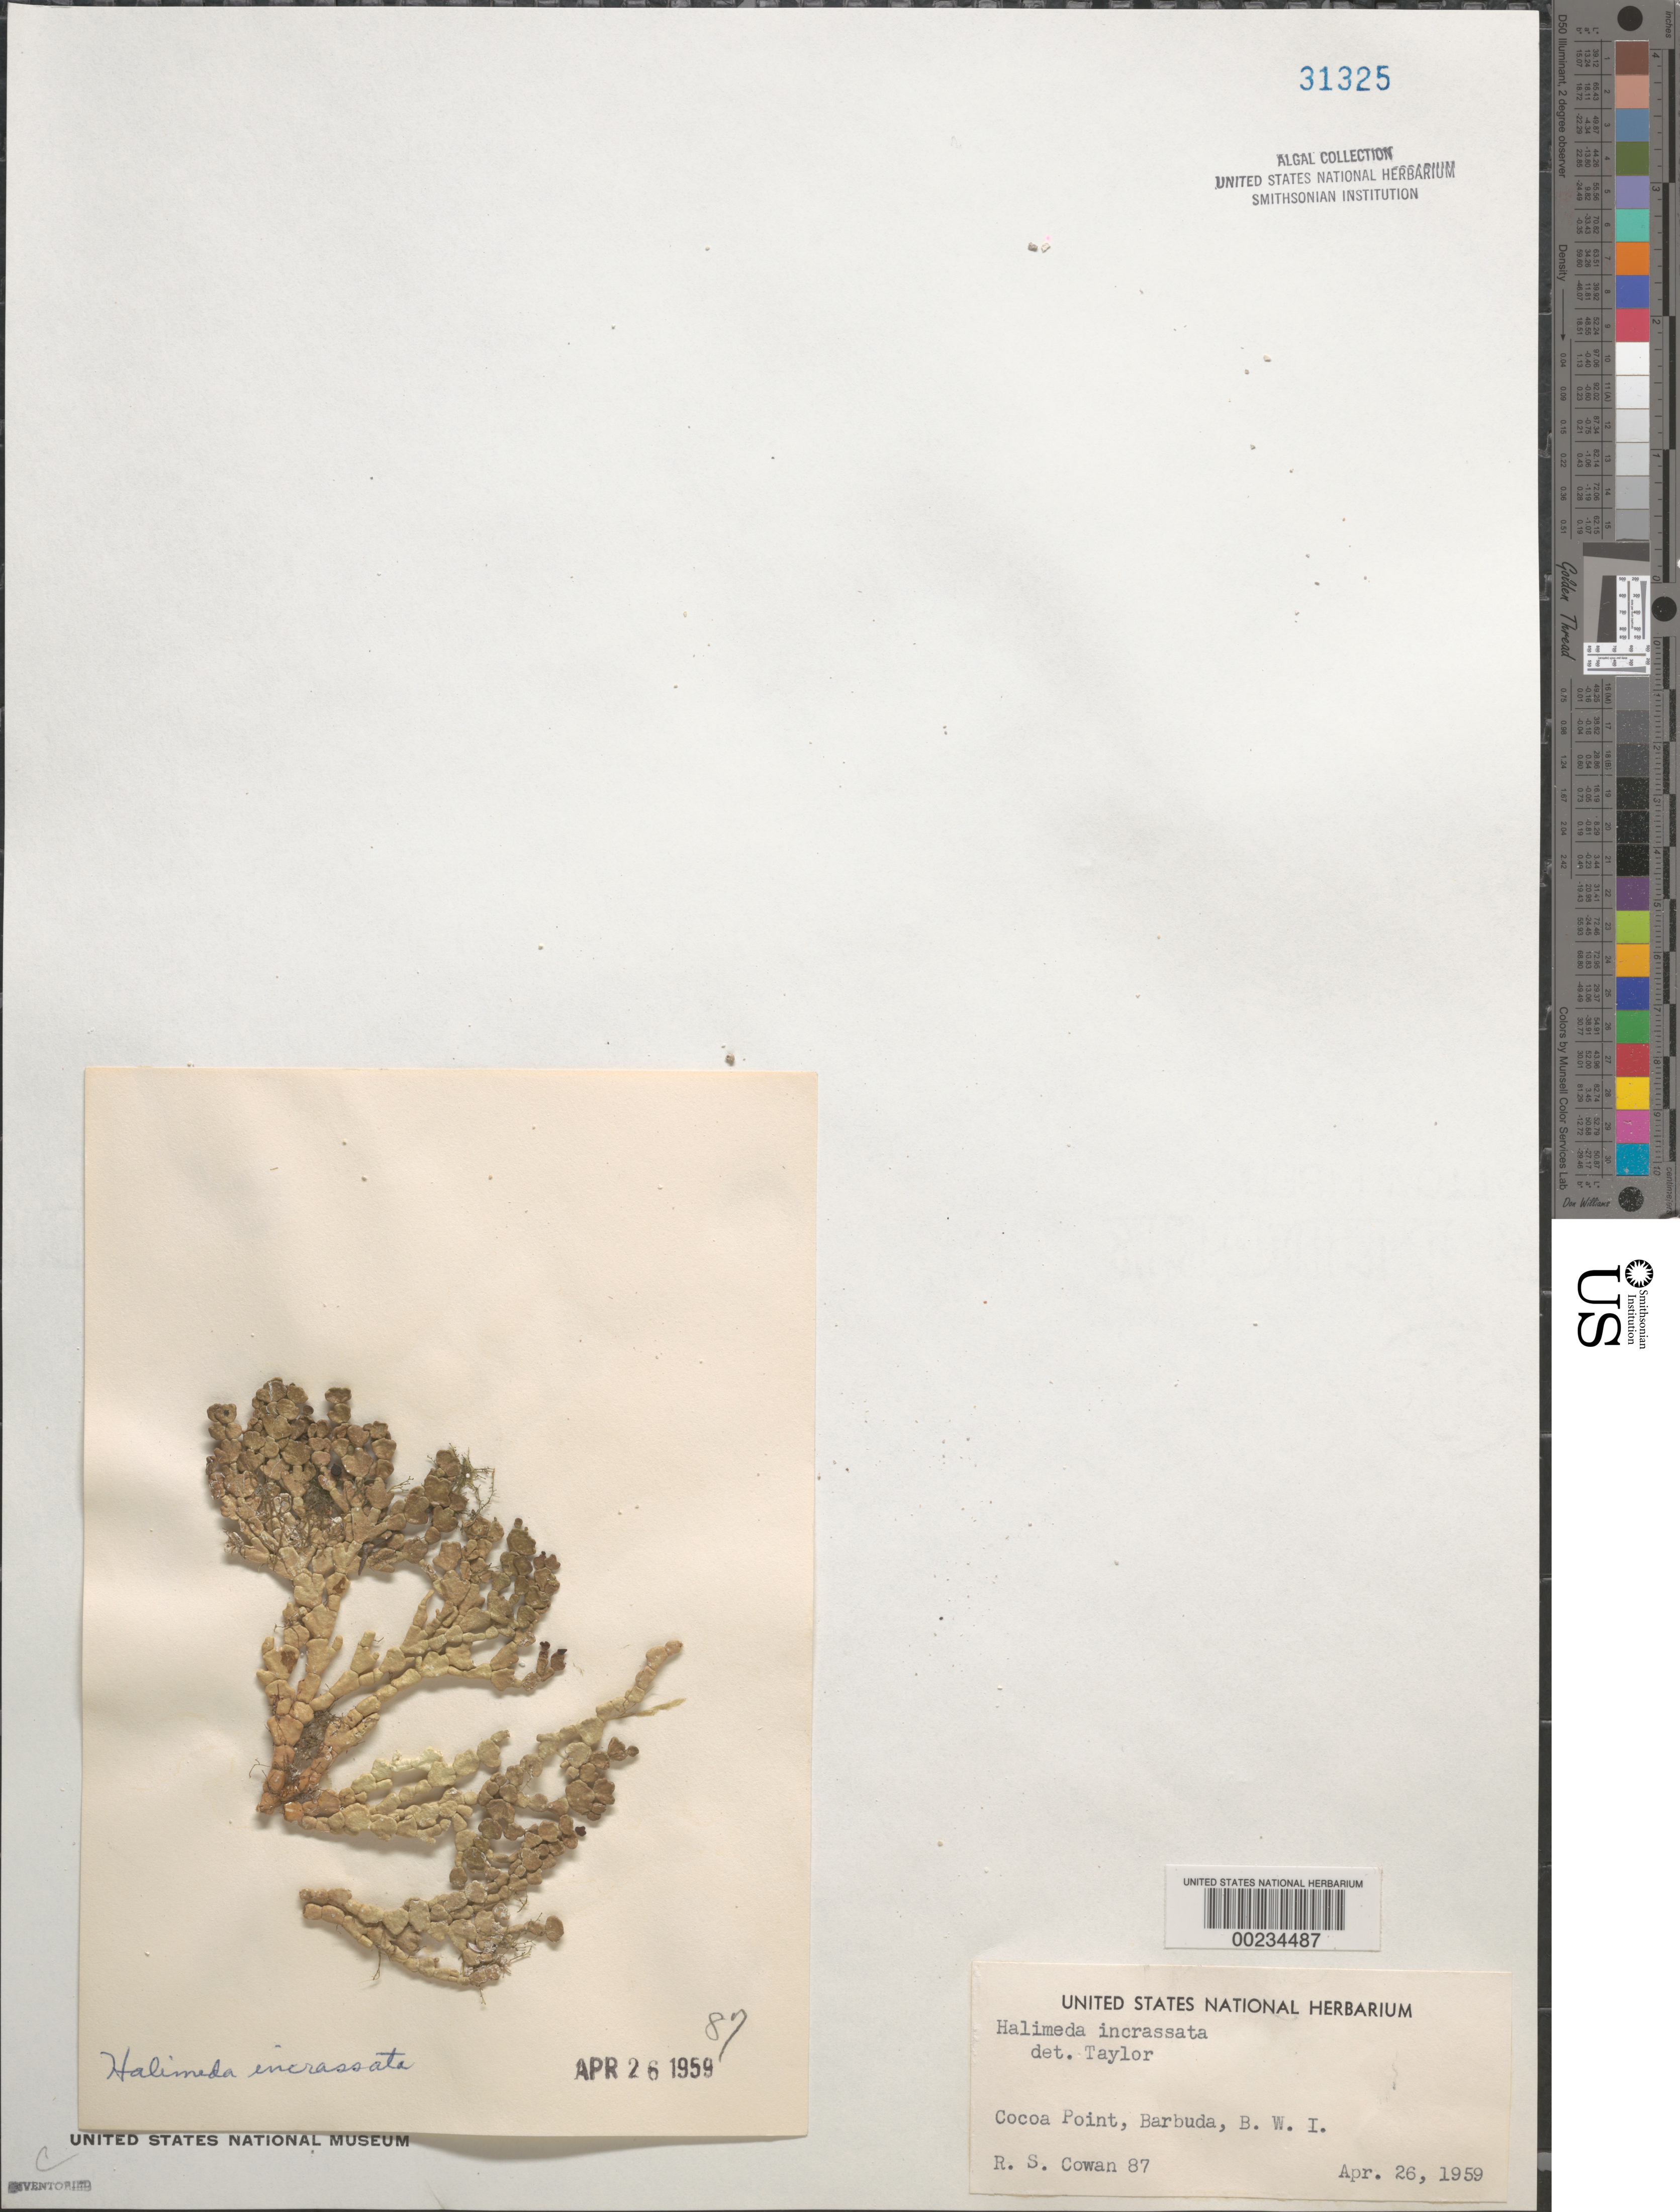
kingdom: Plantae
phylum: Chlorophyta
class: Ulvophyceae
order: Bryopsidales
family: Halimedaceae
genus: Halimeda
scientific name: Halimeda incrassata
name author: (J. Ellis) J.V.Lamouroux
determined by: Taylor, William R.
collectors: R. S. Cowan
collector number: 87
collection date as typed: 26 Apr 1959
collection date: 1959-04-26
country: Antigua and Barbuda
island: Barbuda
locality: Cocoa Point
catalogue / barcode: US 31325